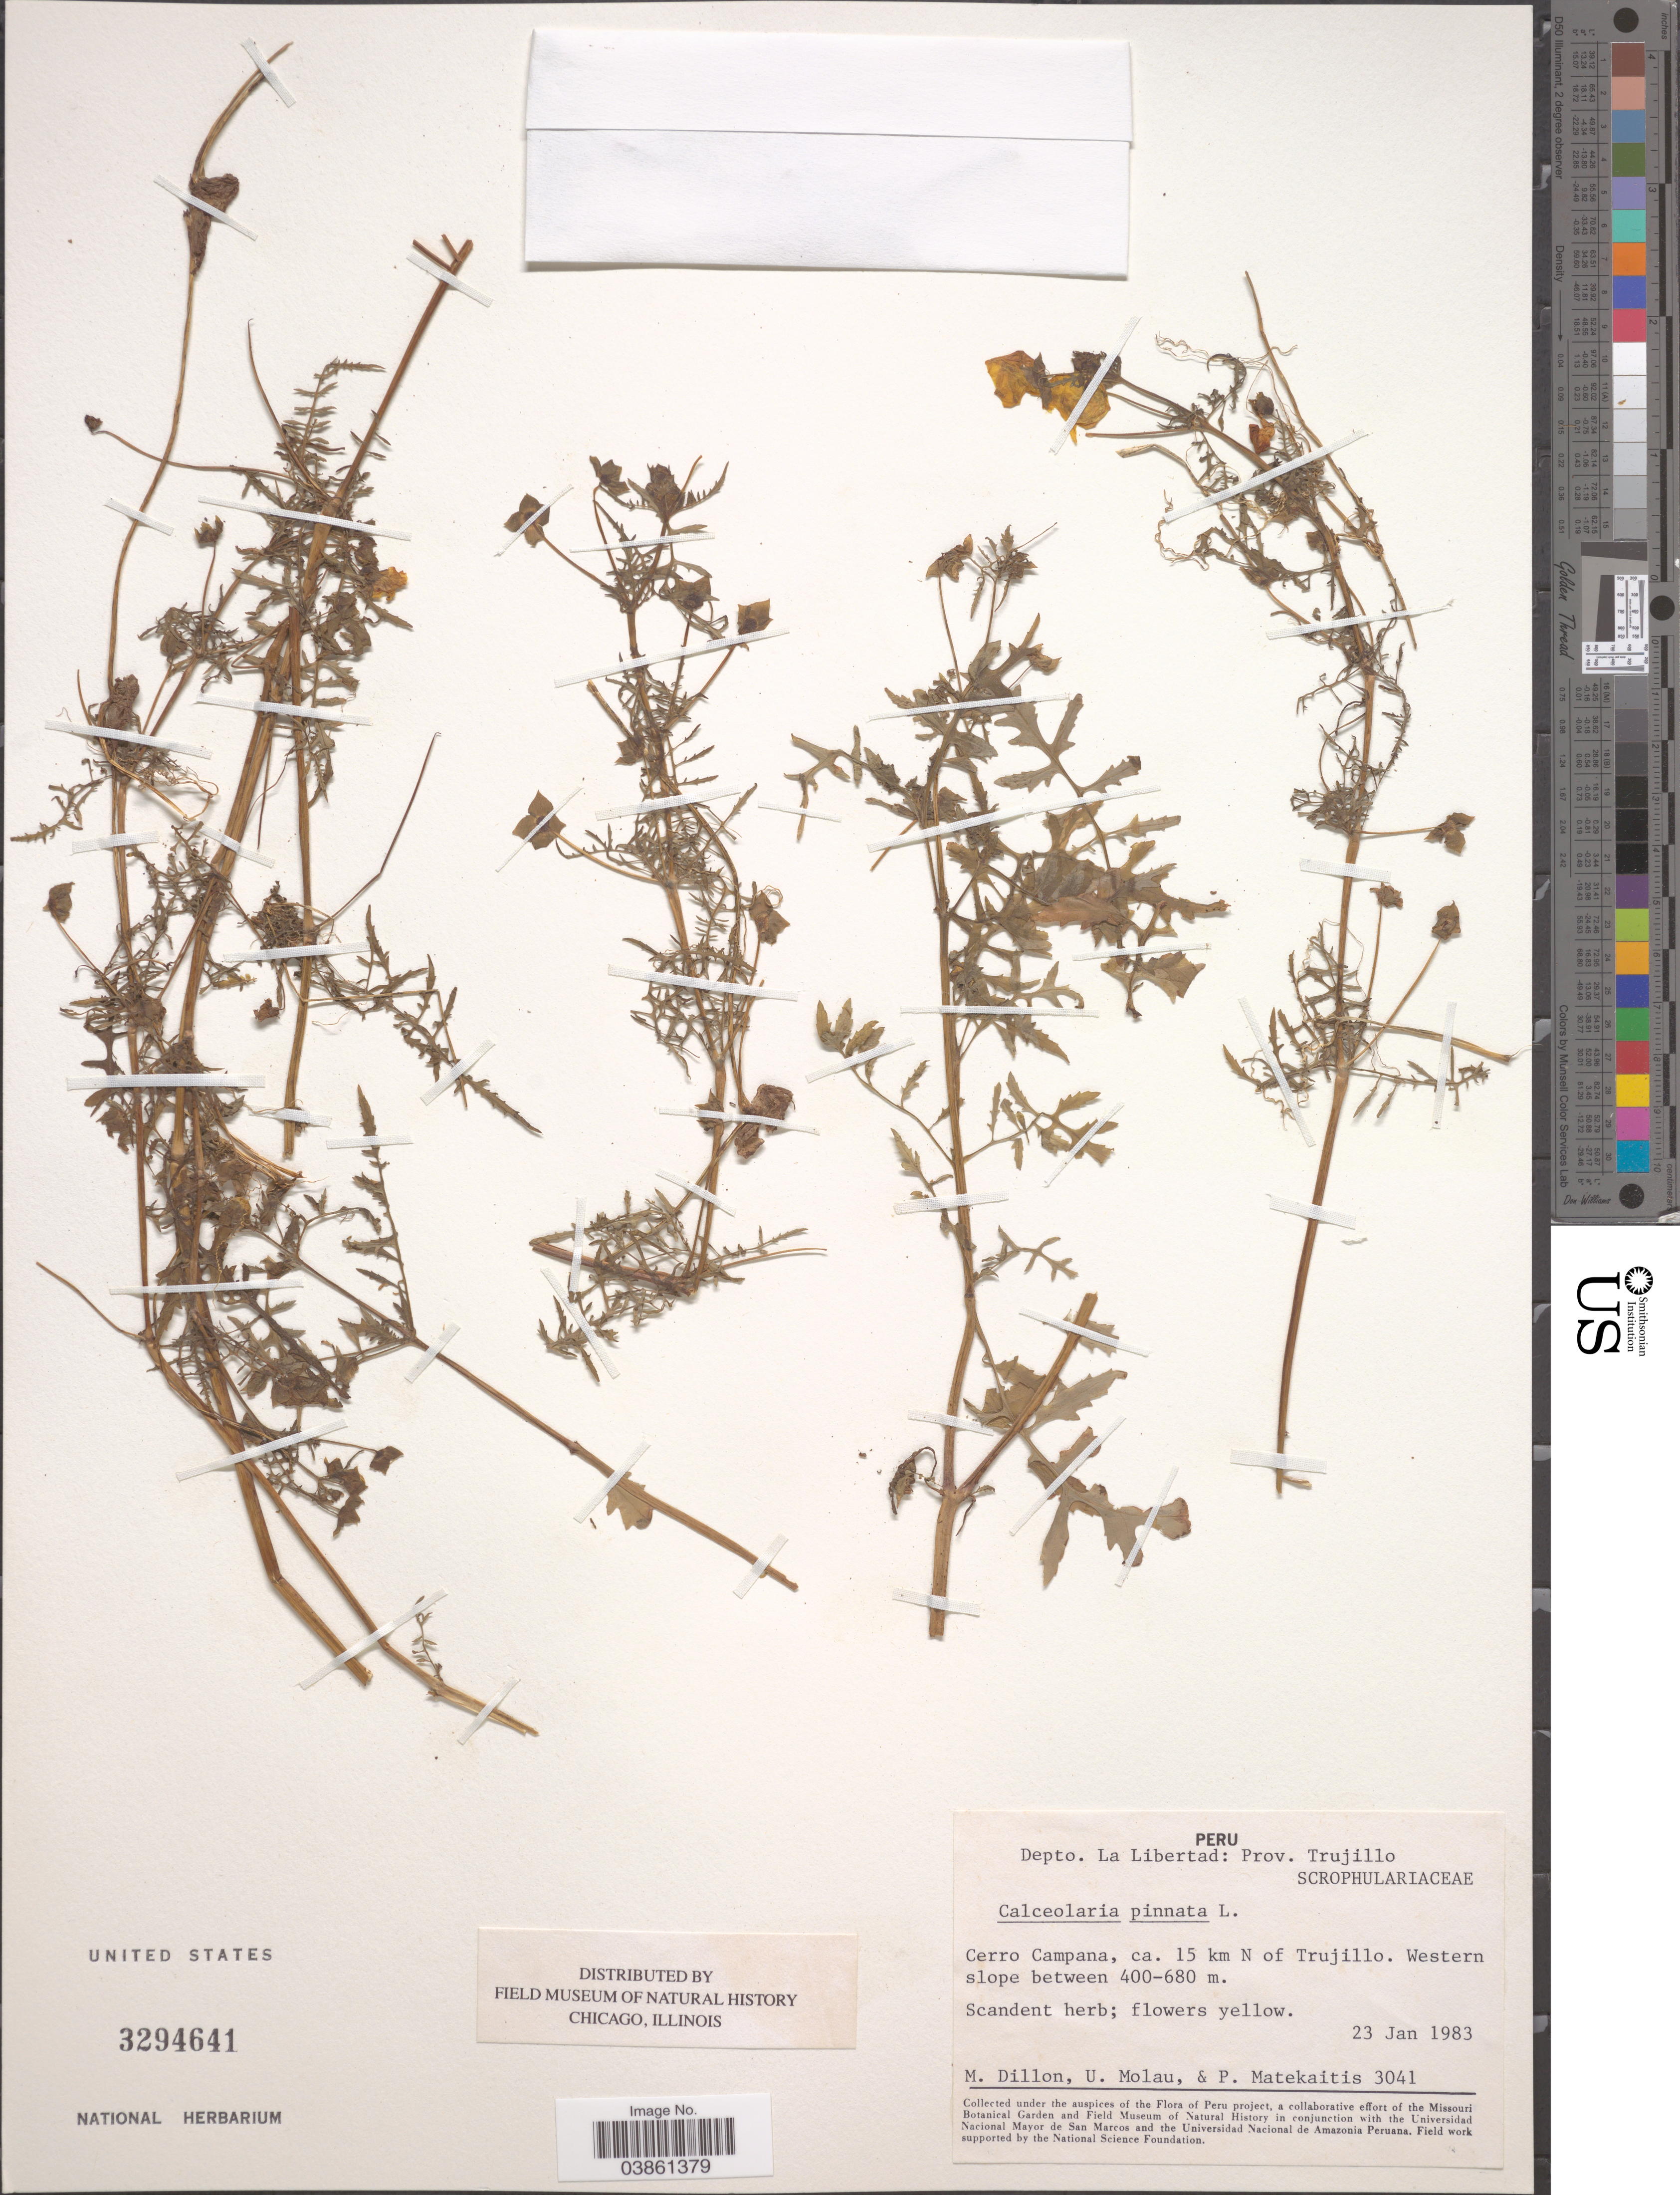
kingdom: Plantae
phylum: Tracheophyta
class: Magnoliopsida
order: Lamiales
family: Calceolariaceae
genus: Calceolaria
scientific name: Calceolaria pinnata subsp. pinnata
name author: L.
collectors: M. O. Dillon, U. Molau & P. Matekaitis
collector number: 3041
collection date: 1983-01-23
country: Peru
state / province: La Libertad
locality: Depto. La Libertad: Prov. Trujillo. Cerro Campana, ca. 15 km N of Trujillo. Western slope.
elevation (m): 400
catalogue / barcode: US 3294641